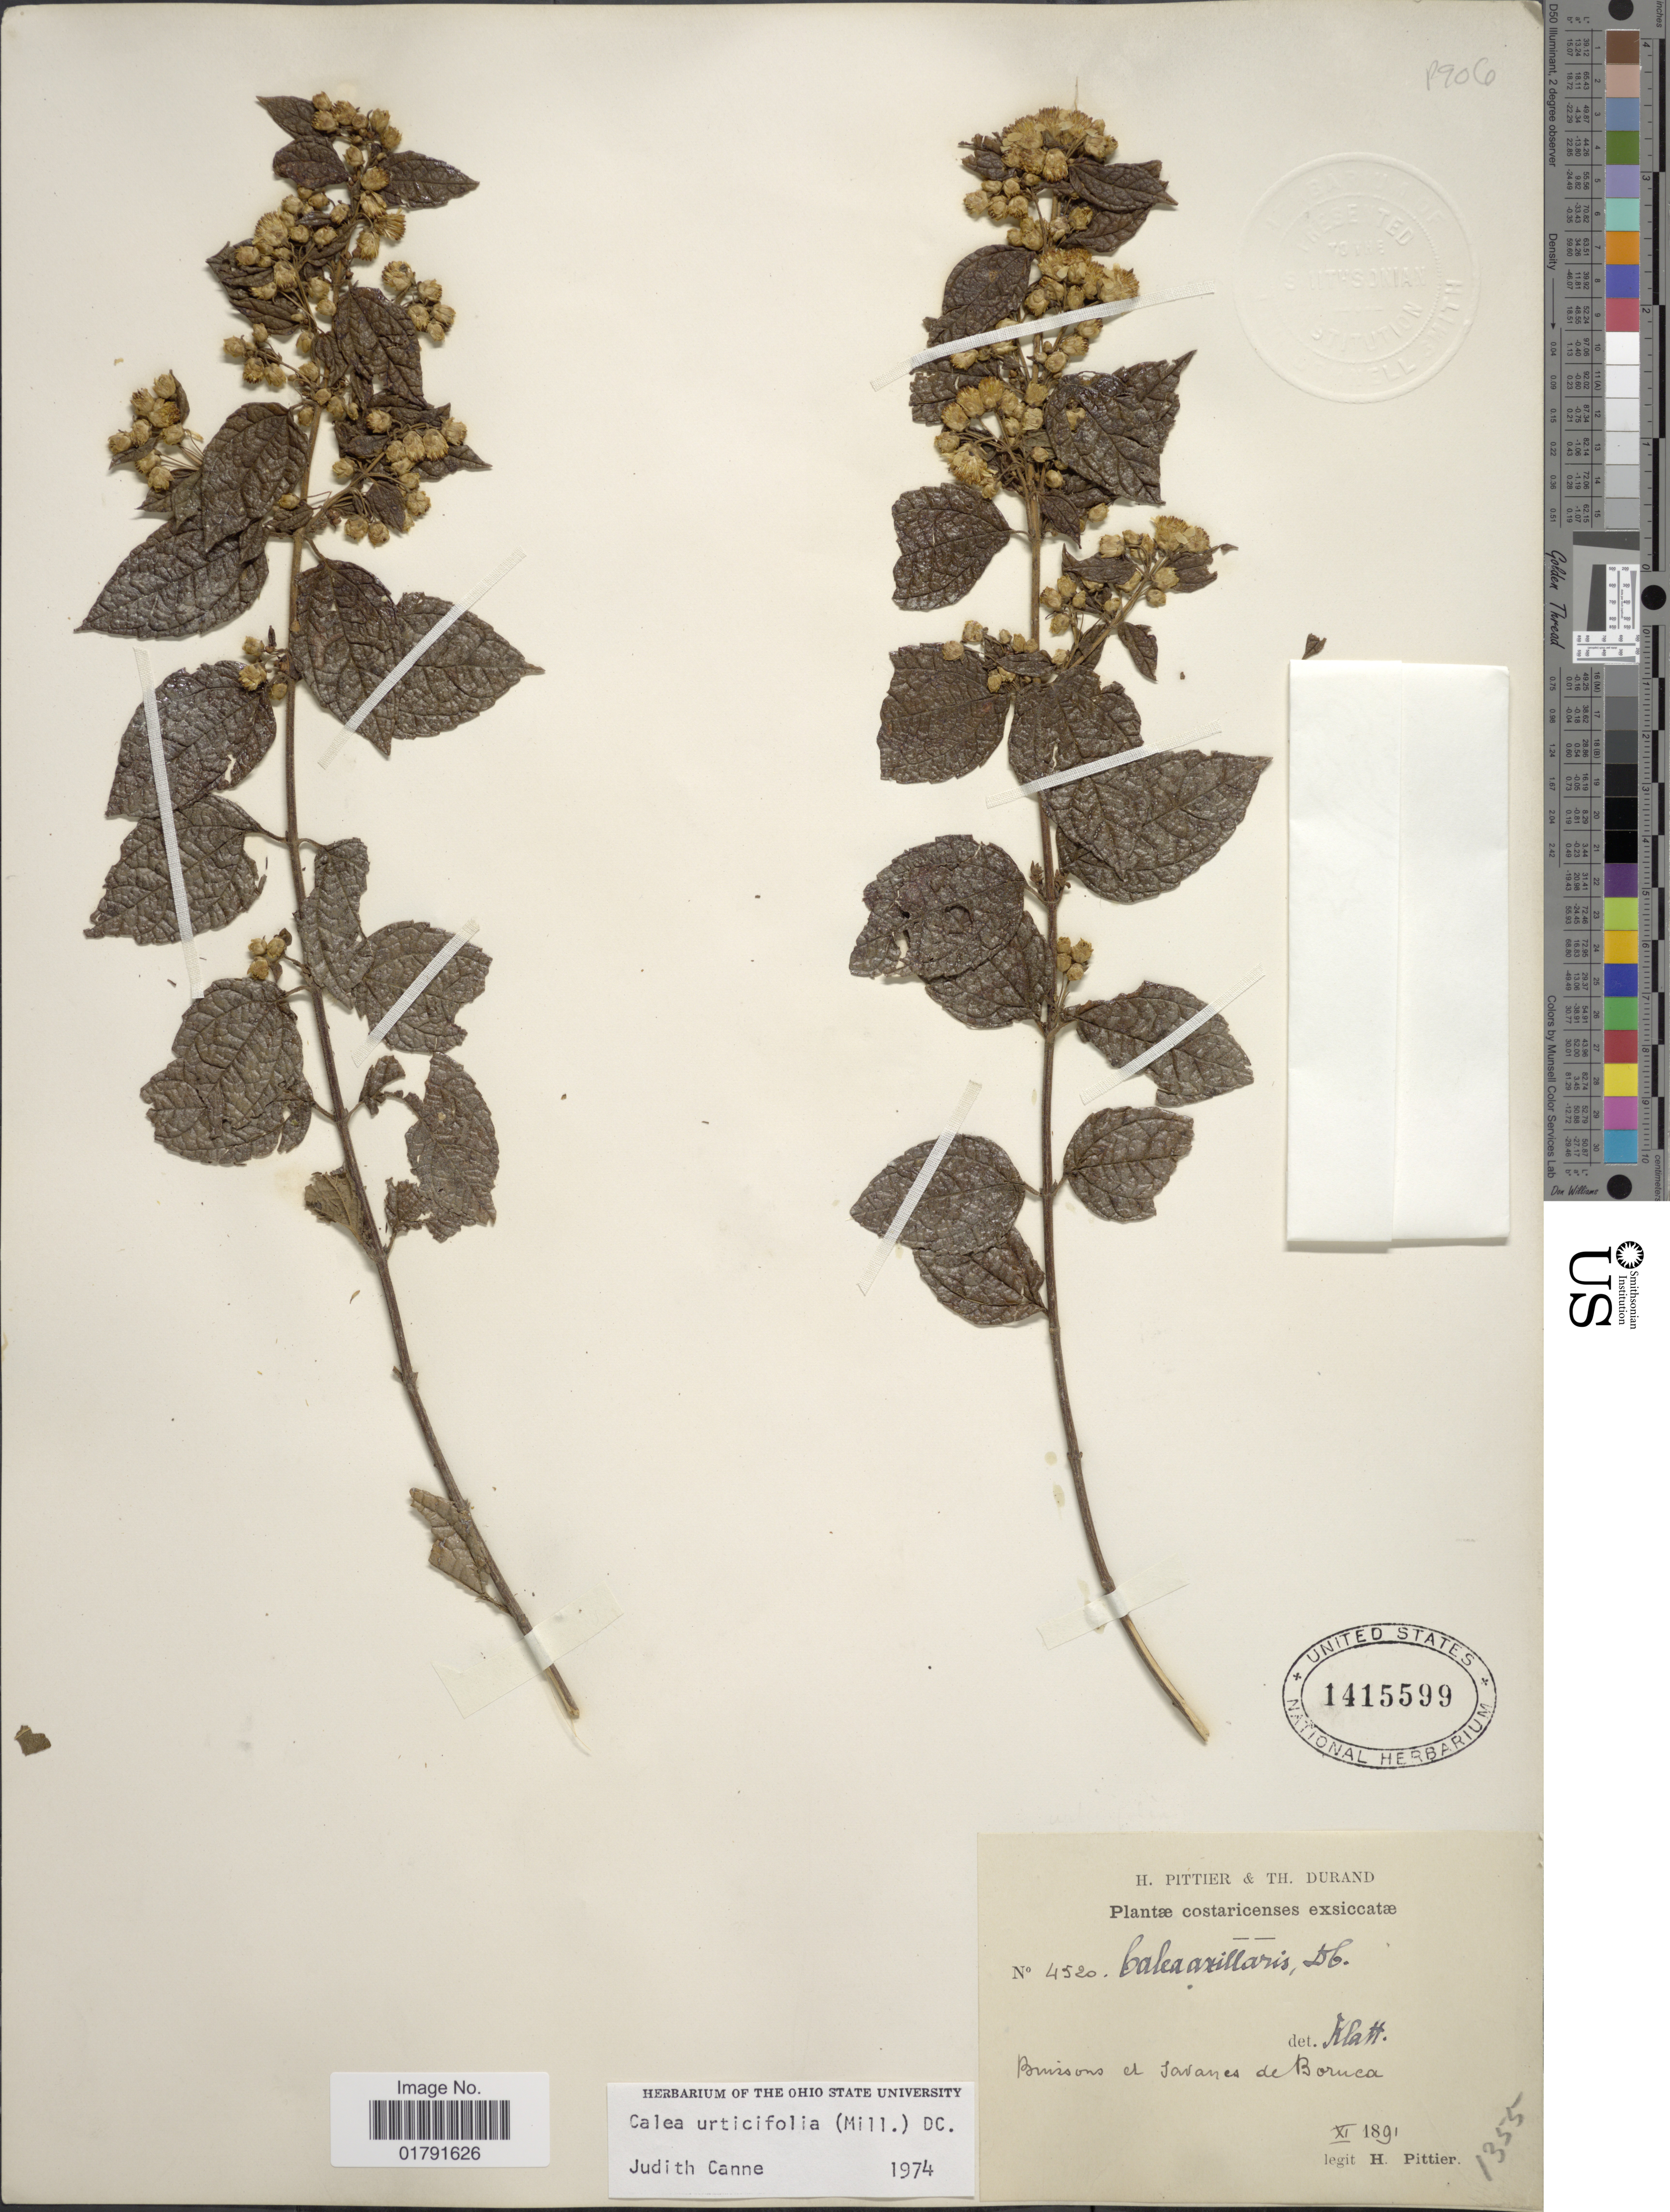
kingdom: Plantae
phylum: Tracheophyta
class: Magnoliopsida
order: Asterales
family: Asteraceae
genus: Calea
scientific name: Calea urticifolia var. urticifolia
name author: (Mill.) DC.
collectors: H. F. Pittier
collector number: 4520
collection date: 1891-11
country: Costa Rica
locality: Buissons el savanes de Boruca.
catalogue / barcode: US 1415599